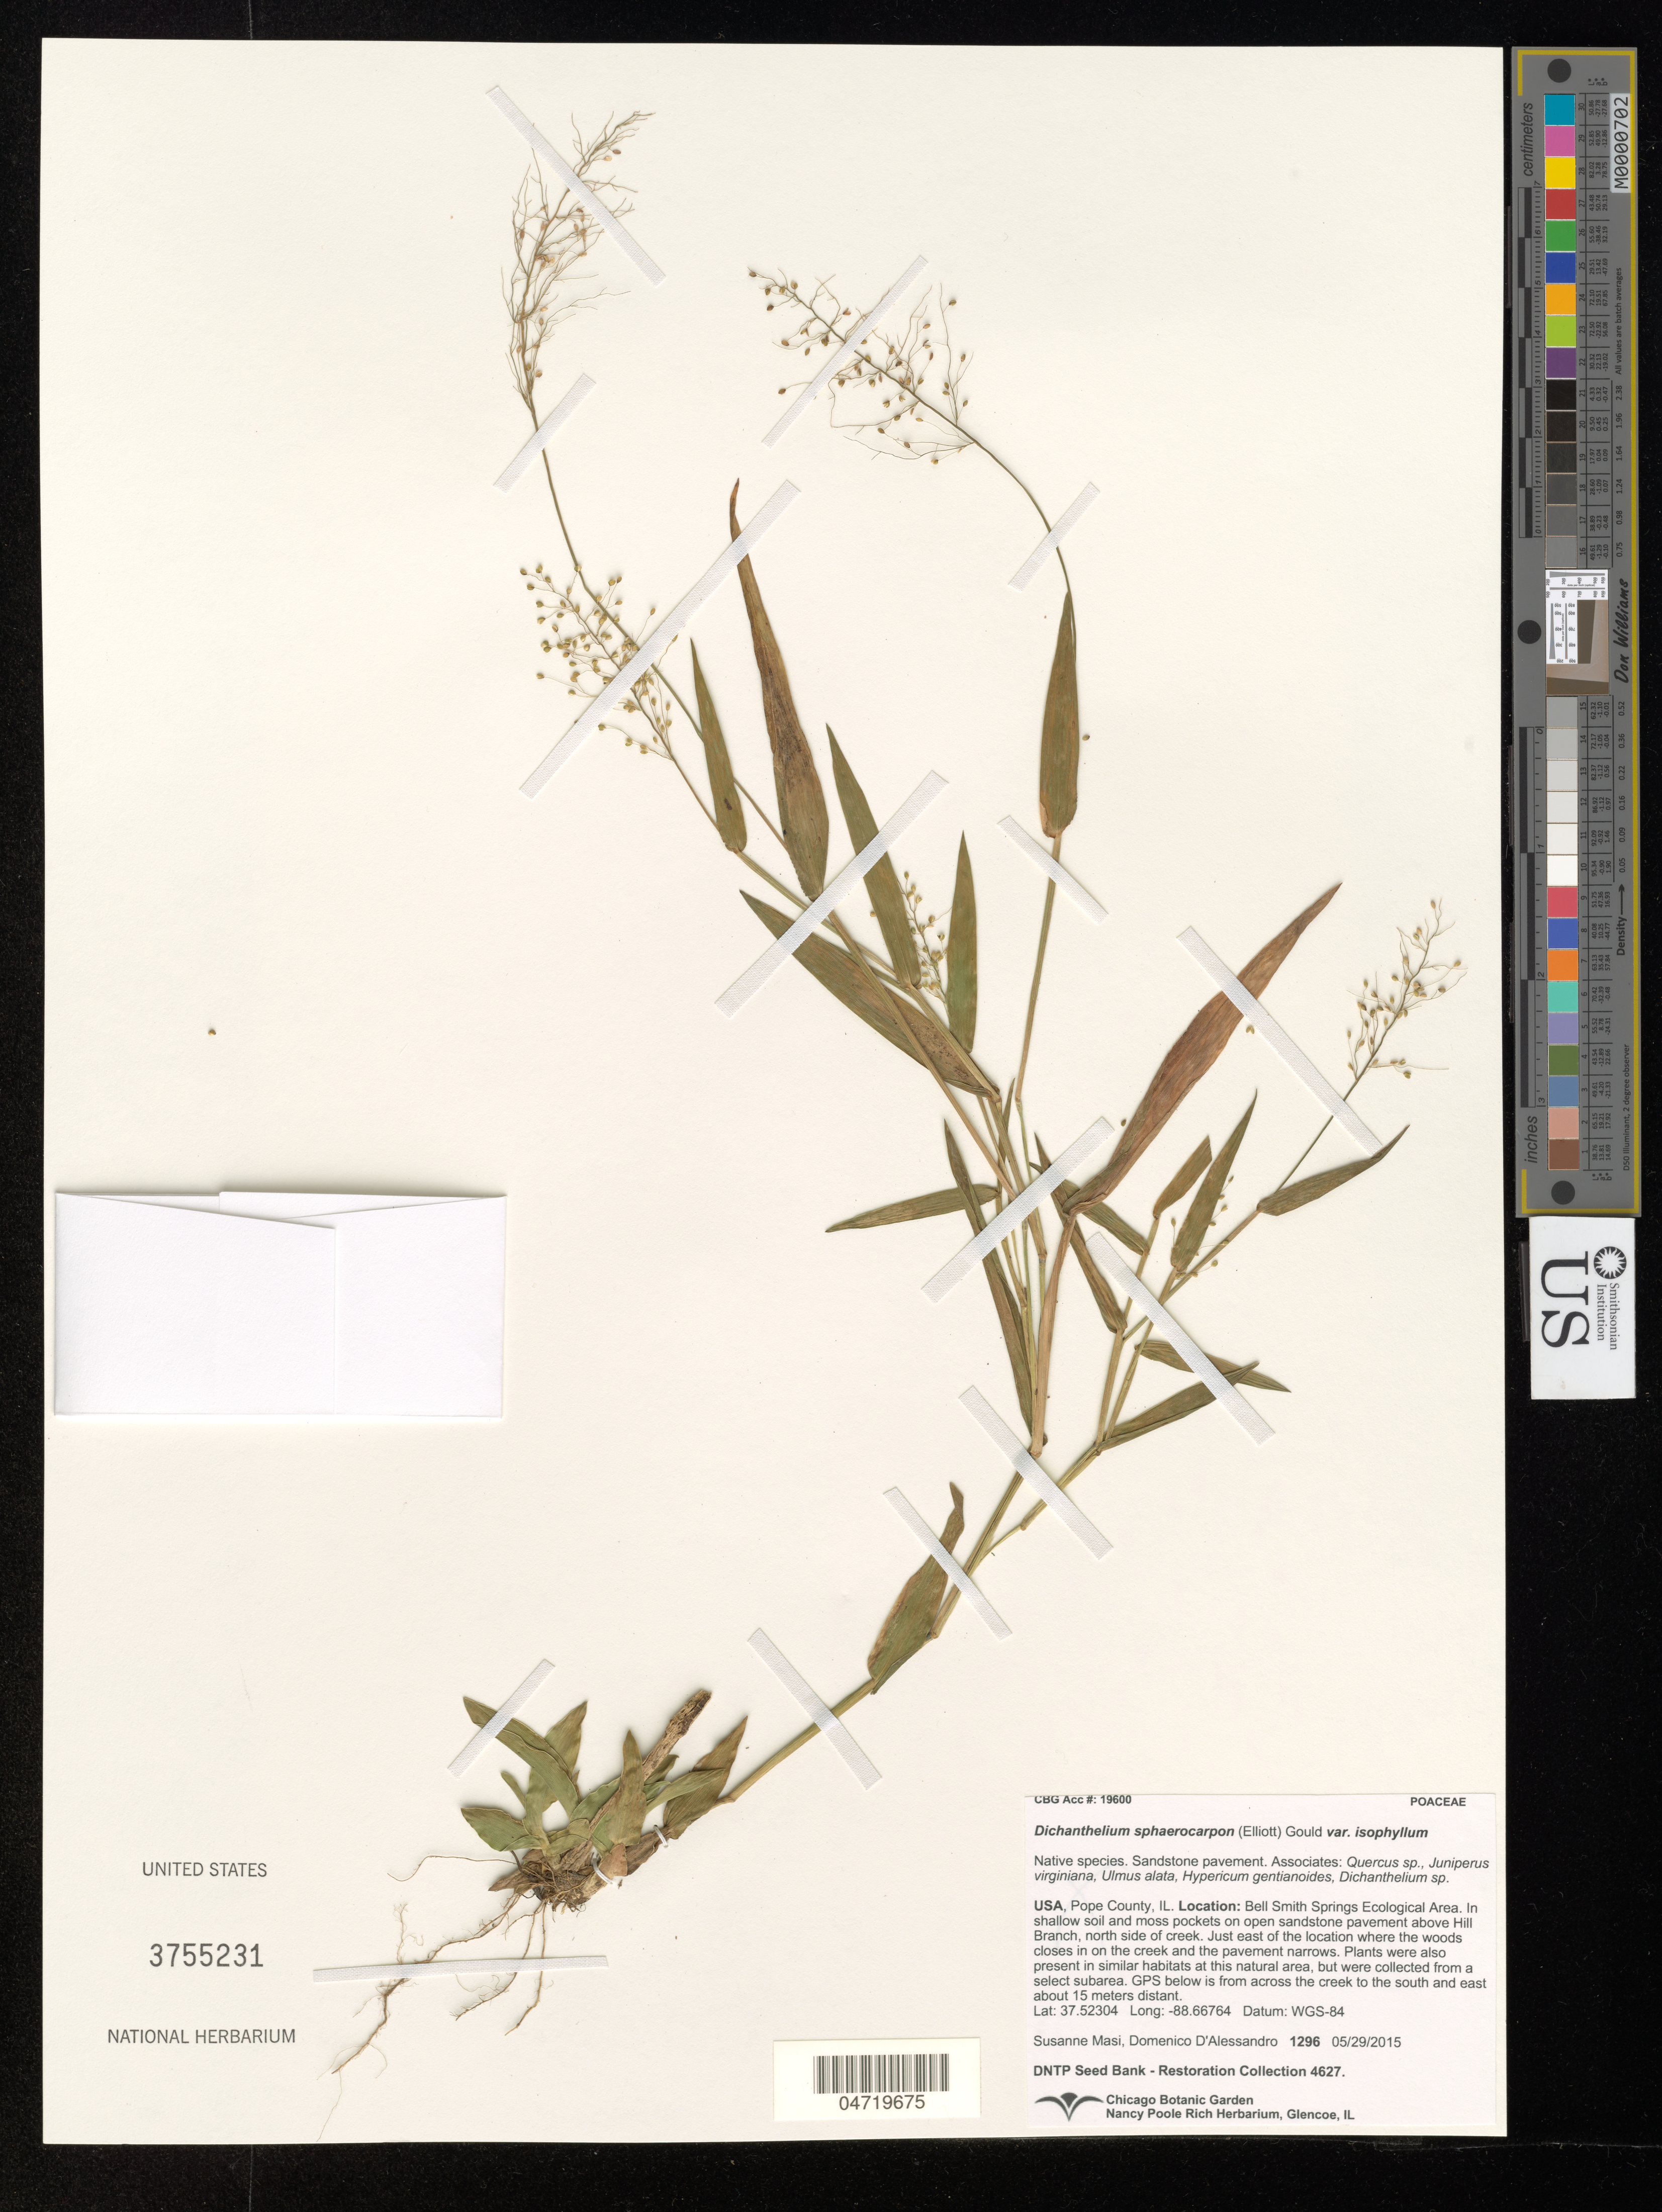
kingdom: Plantae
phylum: Tracheophyta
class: Liliopsida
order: Poales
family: Poaceae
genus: Dichanthelium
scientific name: Dichanthelium sphaerocarpon var. isophyllum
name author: (Scribn.) Gould & C.A. Clark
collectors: S. Masi & D. D'alessandro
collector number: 1296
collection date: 2015-05-29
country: United States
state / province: Illinois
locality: Pope County, IL. Bell Smith Springs Ecological Area. In shallow soil and moss pockets on open sandstone pavement above Hill Branch, north side of creek. Just east of the location where the woods closes in on the creek and the pavement narrows. Plants were also present in similar habitats at this natural area, but were collected from a select subarea. GPS below is from across the creek to the south and east about 15 meters distant.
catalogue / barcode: US 3755231